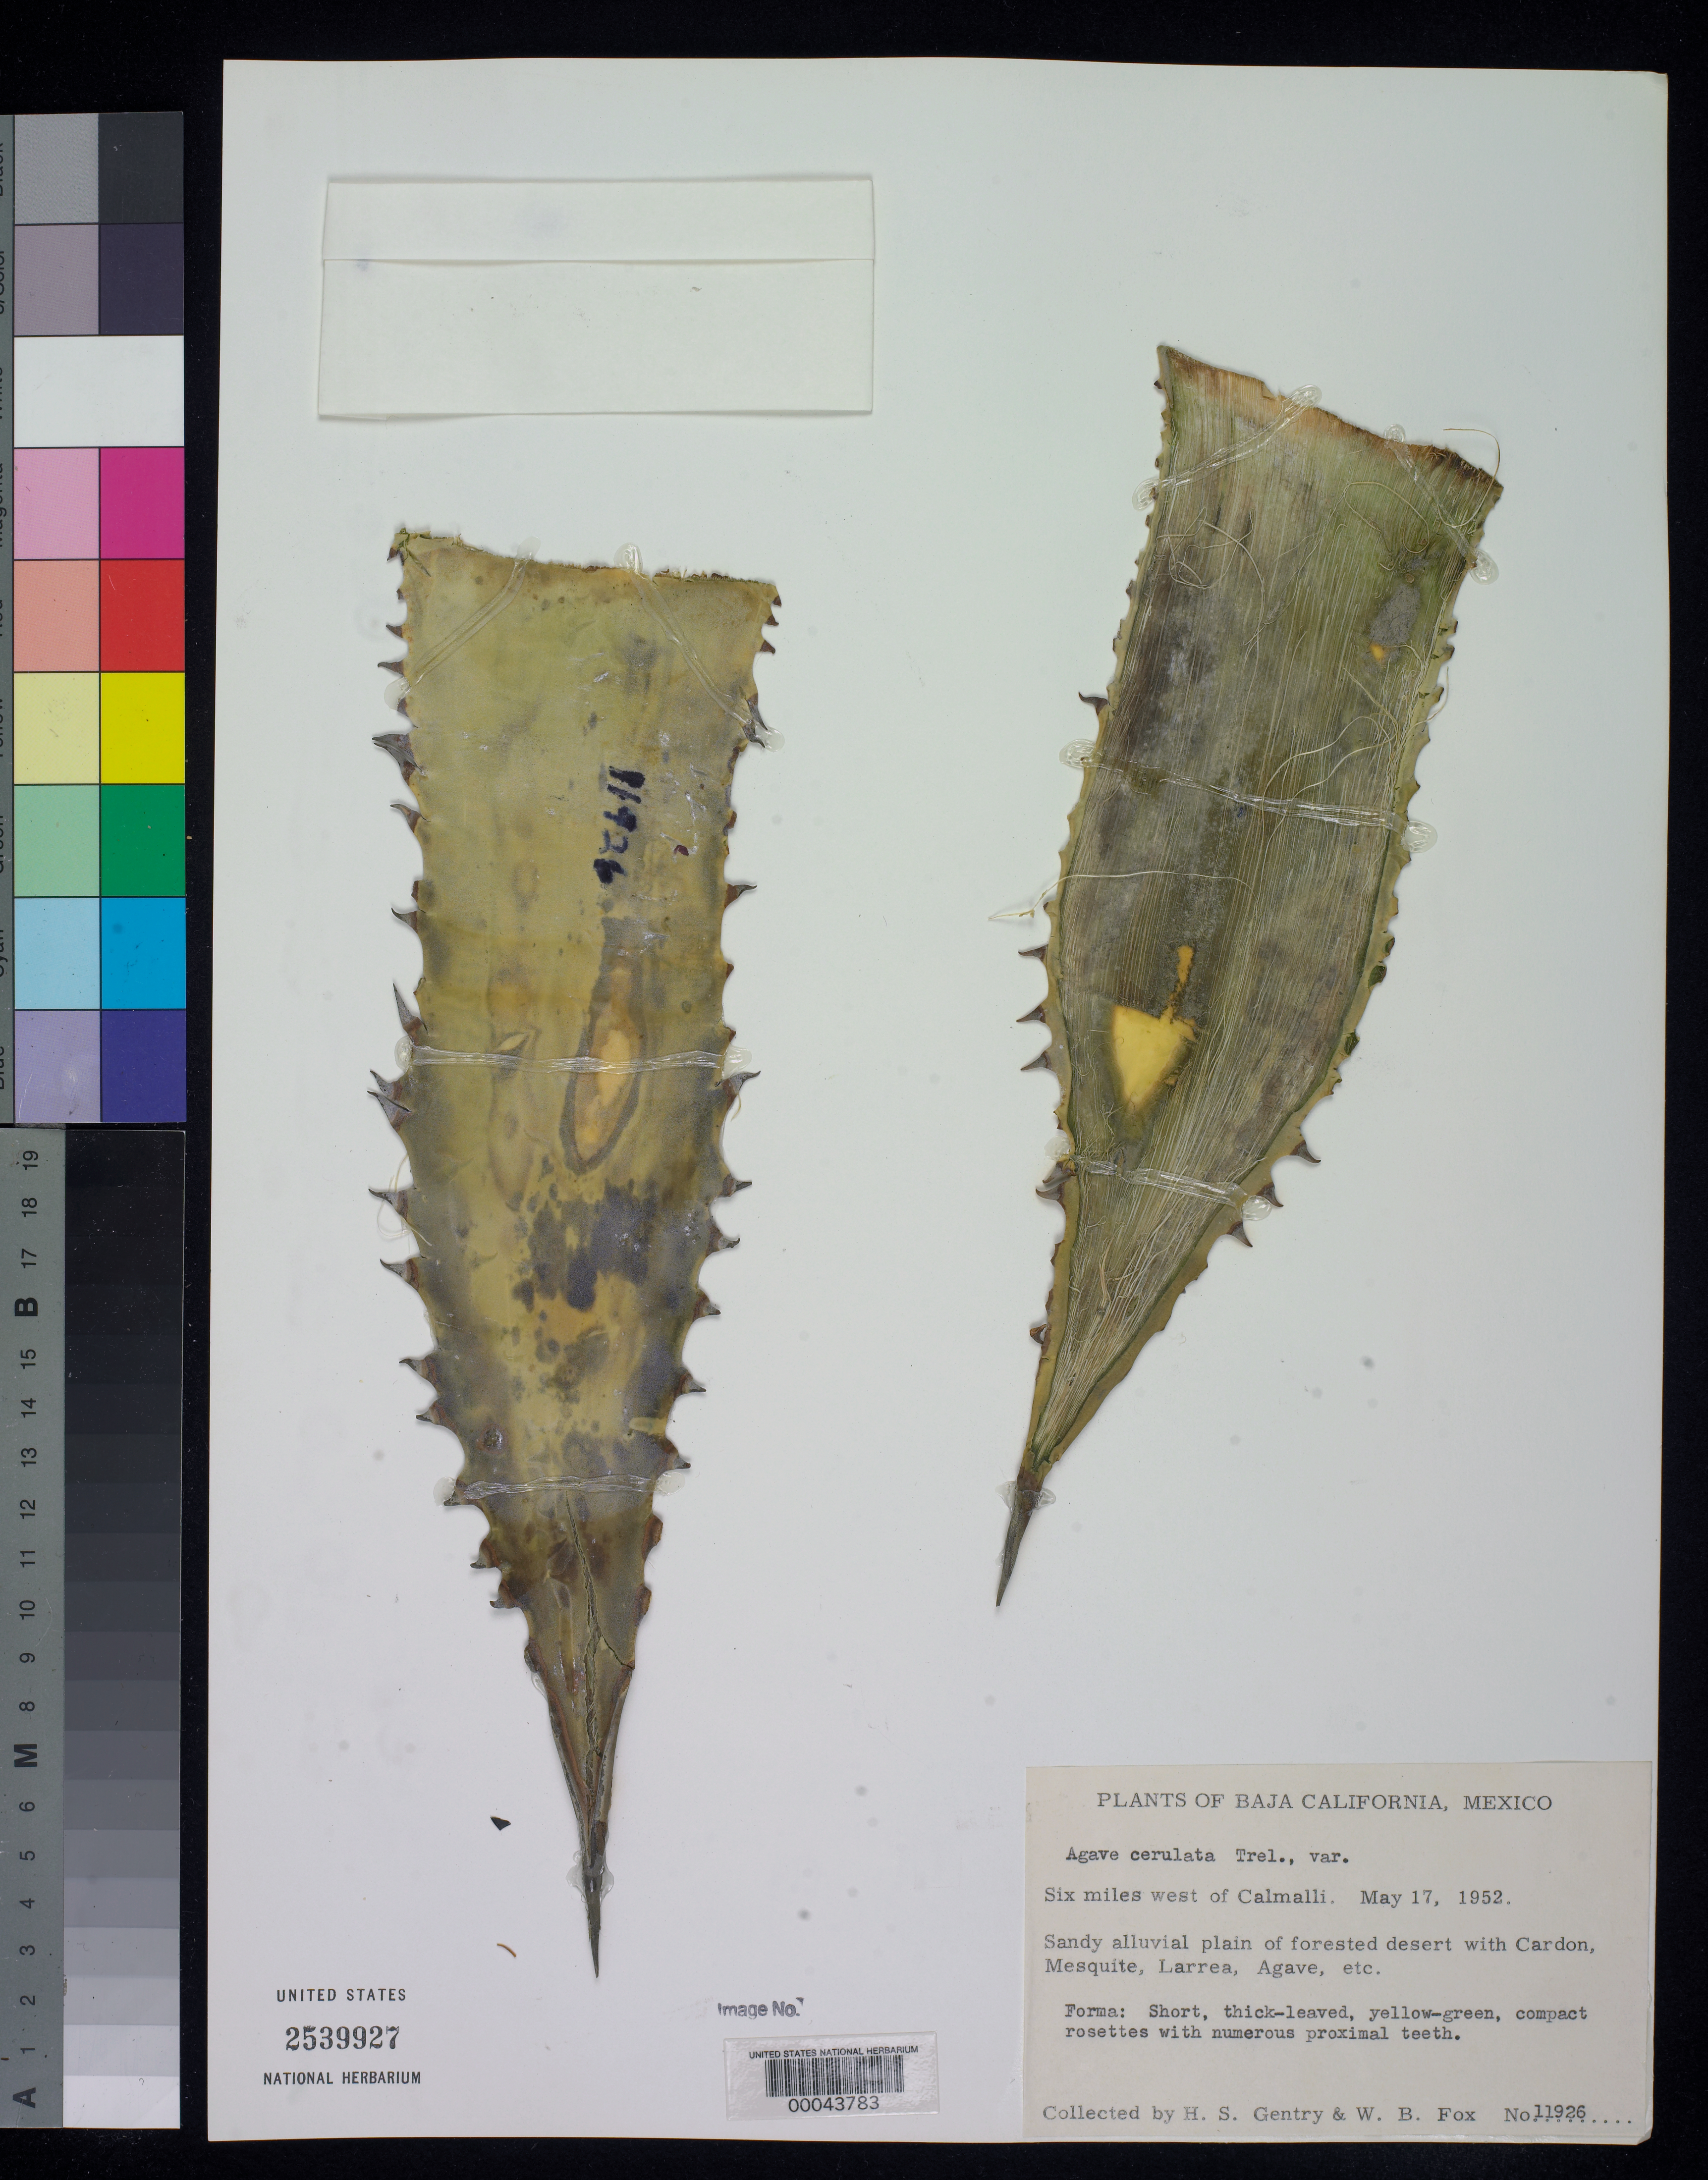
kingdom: Plantae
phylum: Tracheophyta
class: Liliopsida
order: Asparagales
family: Asparagaceae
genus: Agave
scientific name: Agave cerulata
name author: Trel.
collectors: H. S. Gentry & W. B. Fox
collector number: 11926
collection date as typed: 17 May 1952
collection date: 1952-05-17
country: Mexico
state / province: Baja California Sur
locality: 6 mi W of Calmalli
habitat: Sandy alluvial plain of forested desert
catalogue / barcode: US 2539927